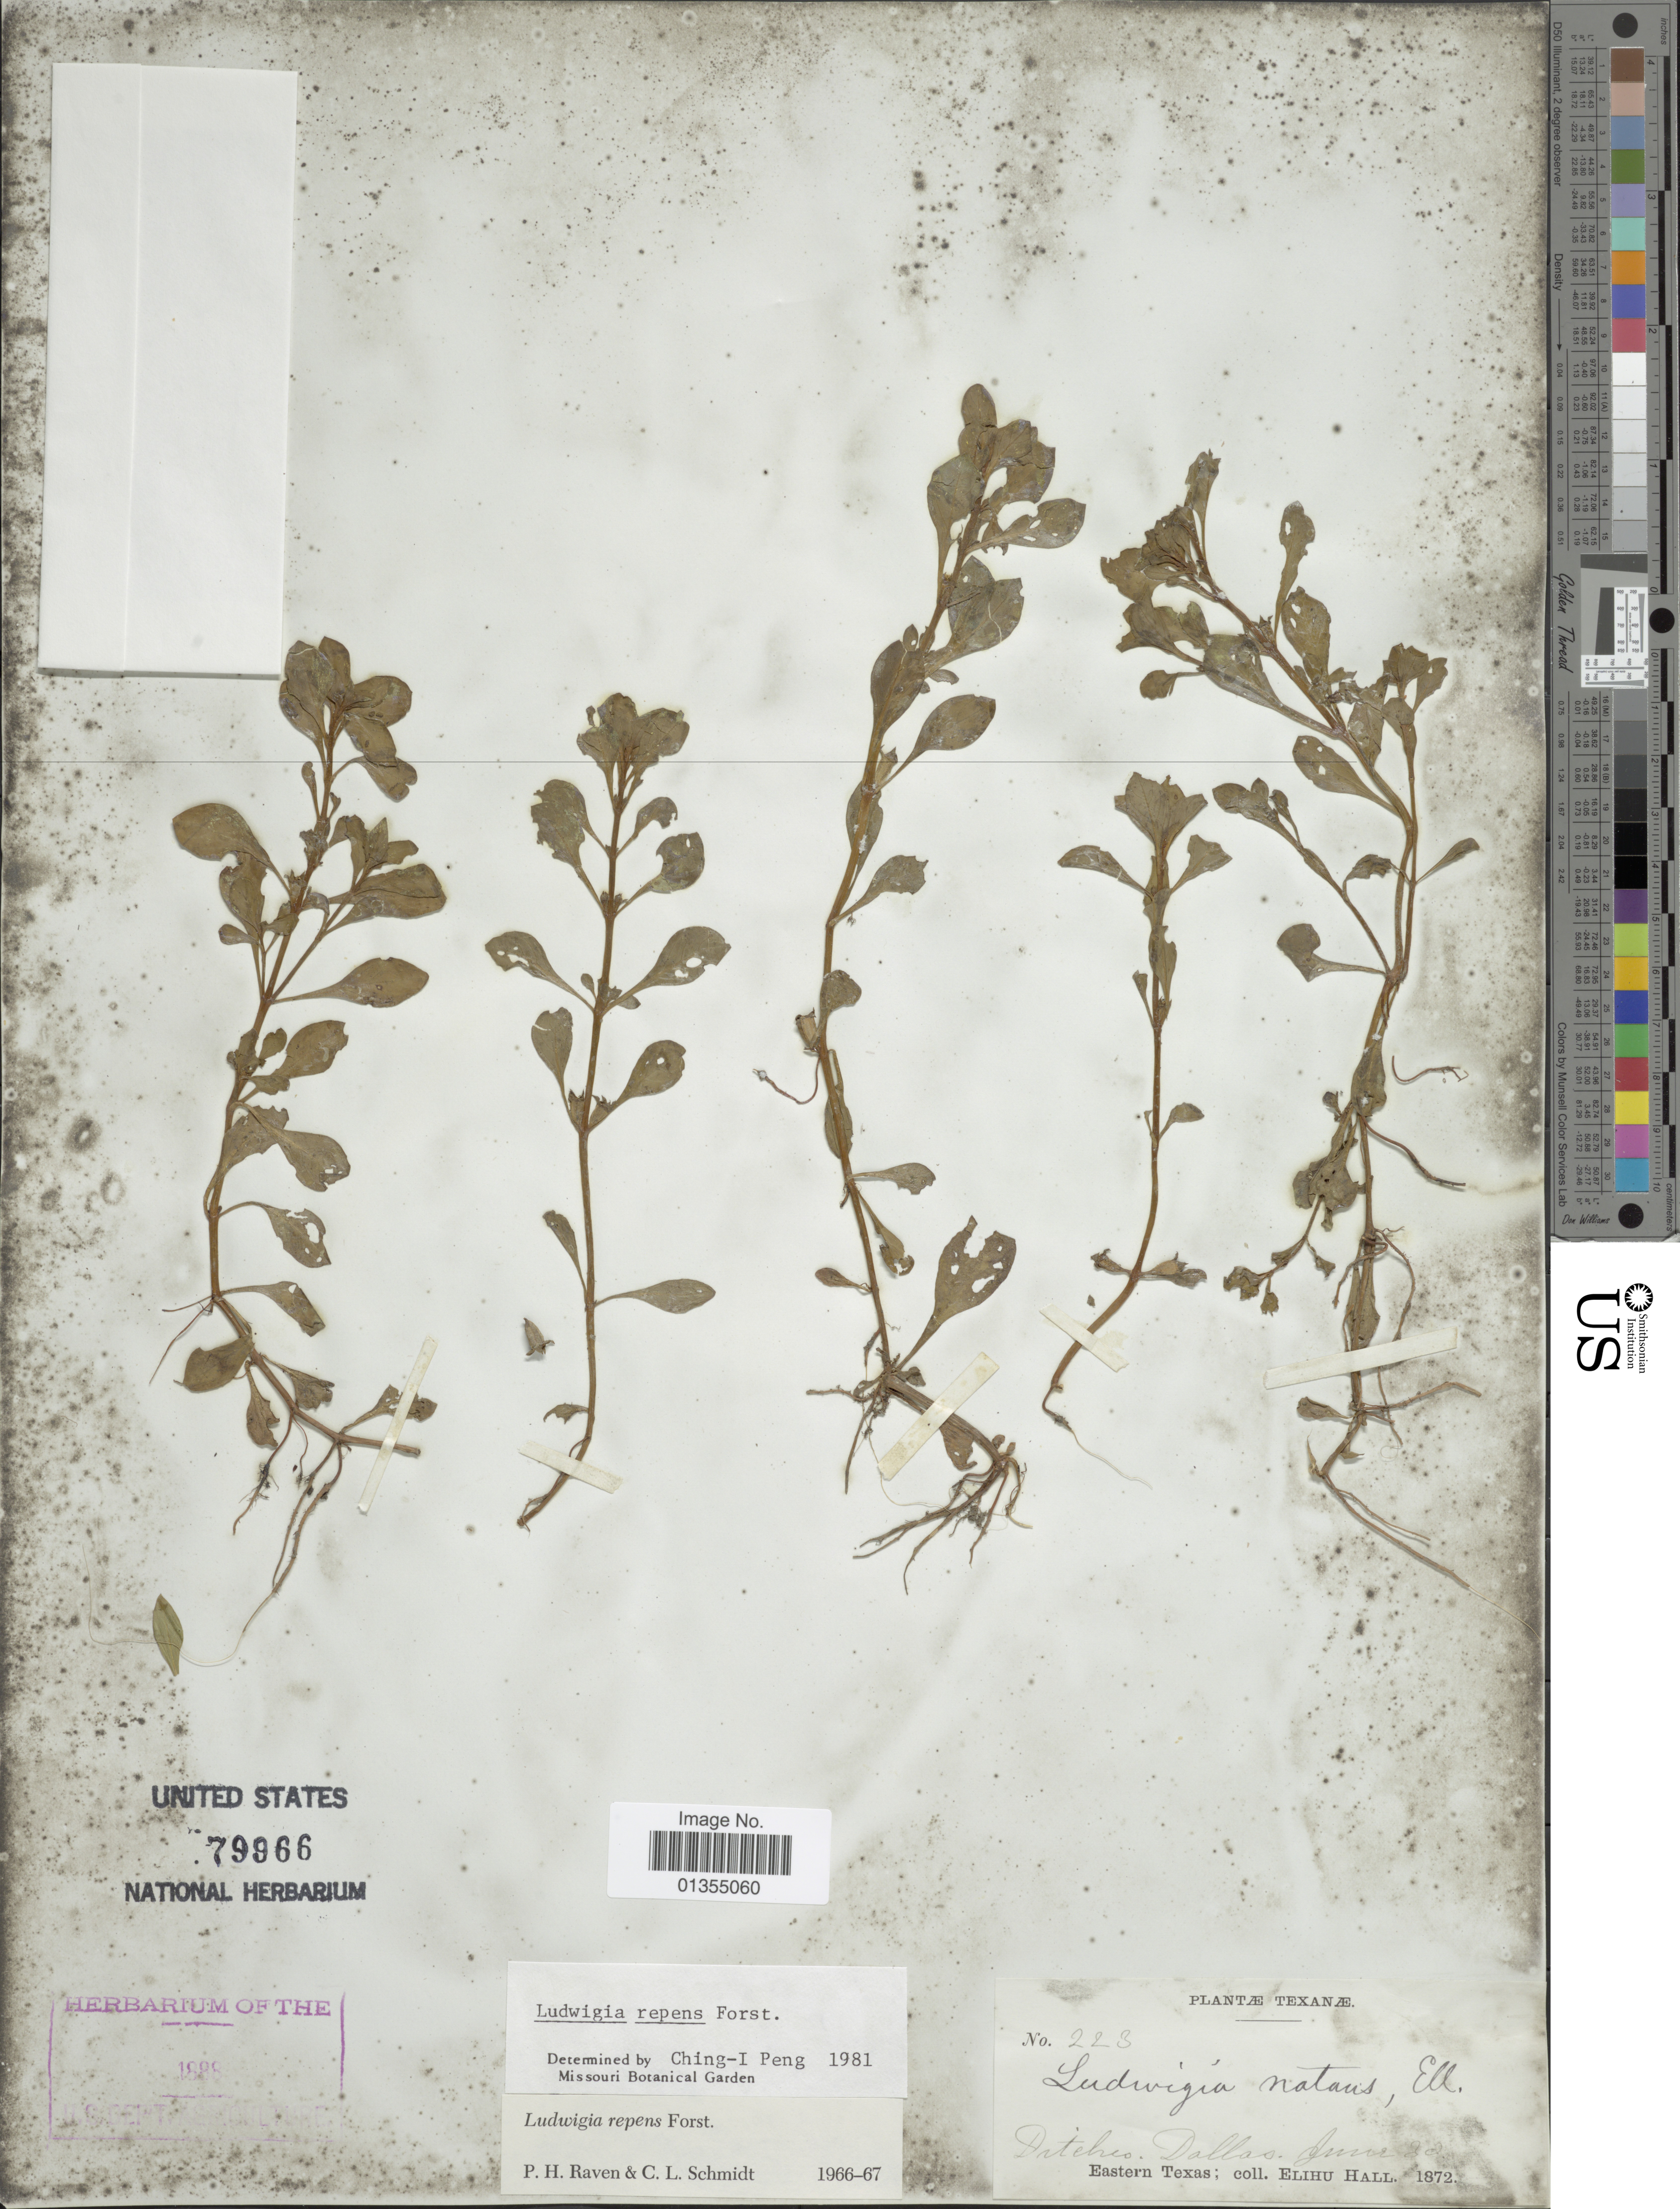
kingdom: Plantae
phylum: Tracheophyta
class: Magnoliopsida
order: Myrtales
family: Onagraceae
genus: Ludwigia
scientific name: Ludwigia repens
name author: J.R. Forst.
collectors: E. Hall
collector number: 223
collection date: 1872-06-30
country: United States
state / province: Texas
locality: Dallas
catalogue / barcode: US 79966